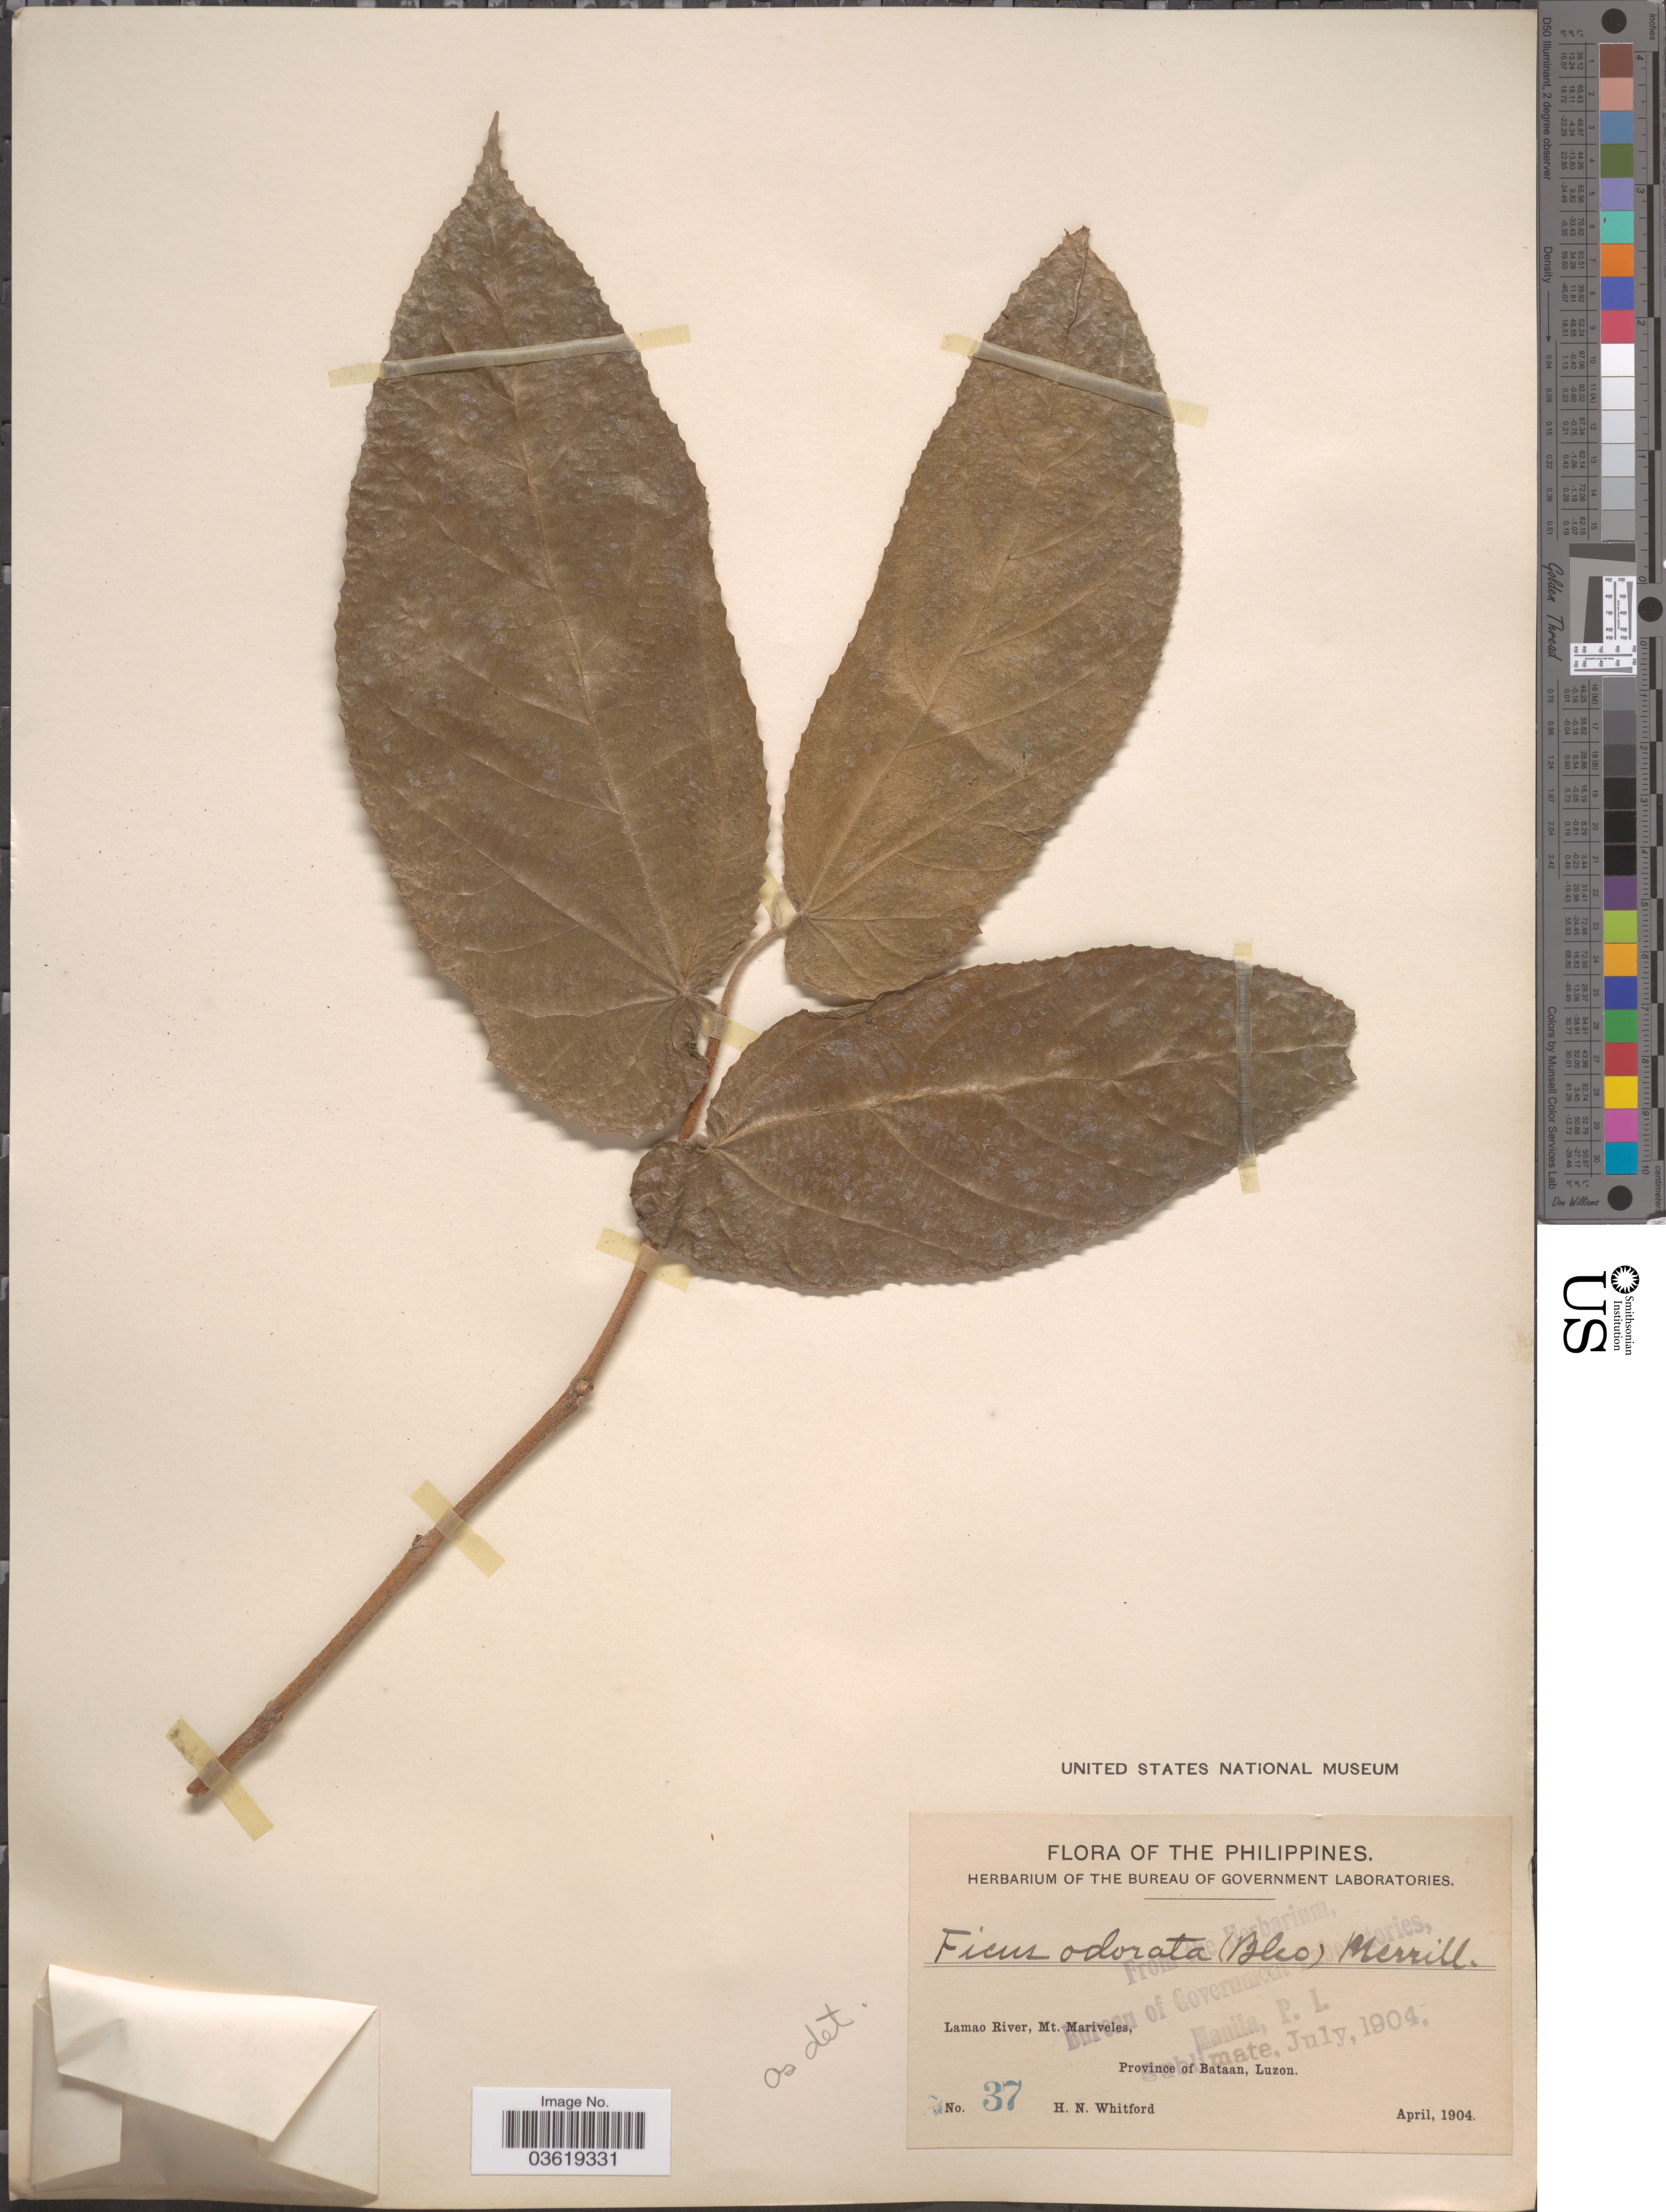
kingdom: Plantae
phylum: Tracheophyta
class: Magnoliopsida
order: Rosales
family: Moraceae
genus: Ficus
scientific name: Ficus odorata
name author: (Blanco) Merr.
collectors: H. N. Whitford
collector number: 37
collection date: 1904-04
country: Philippines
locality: Lamao River, Mt. Mariveles, Province of Bataan, Luzon.